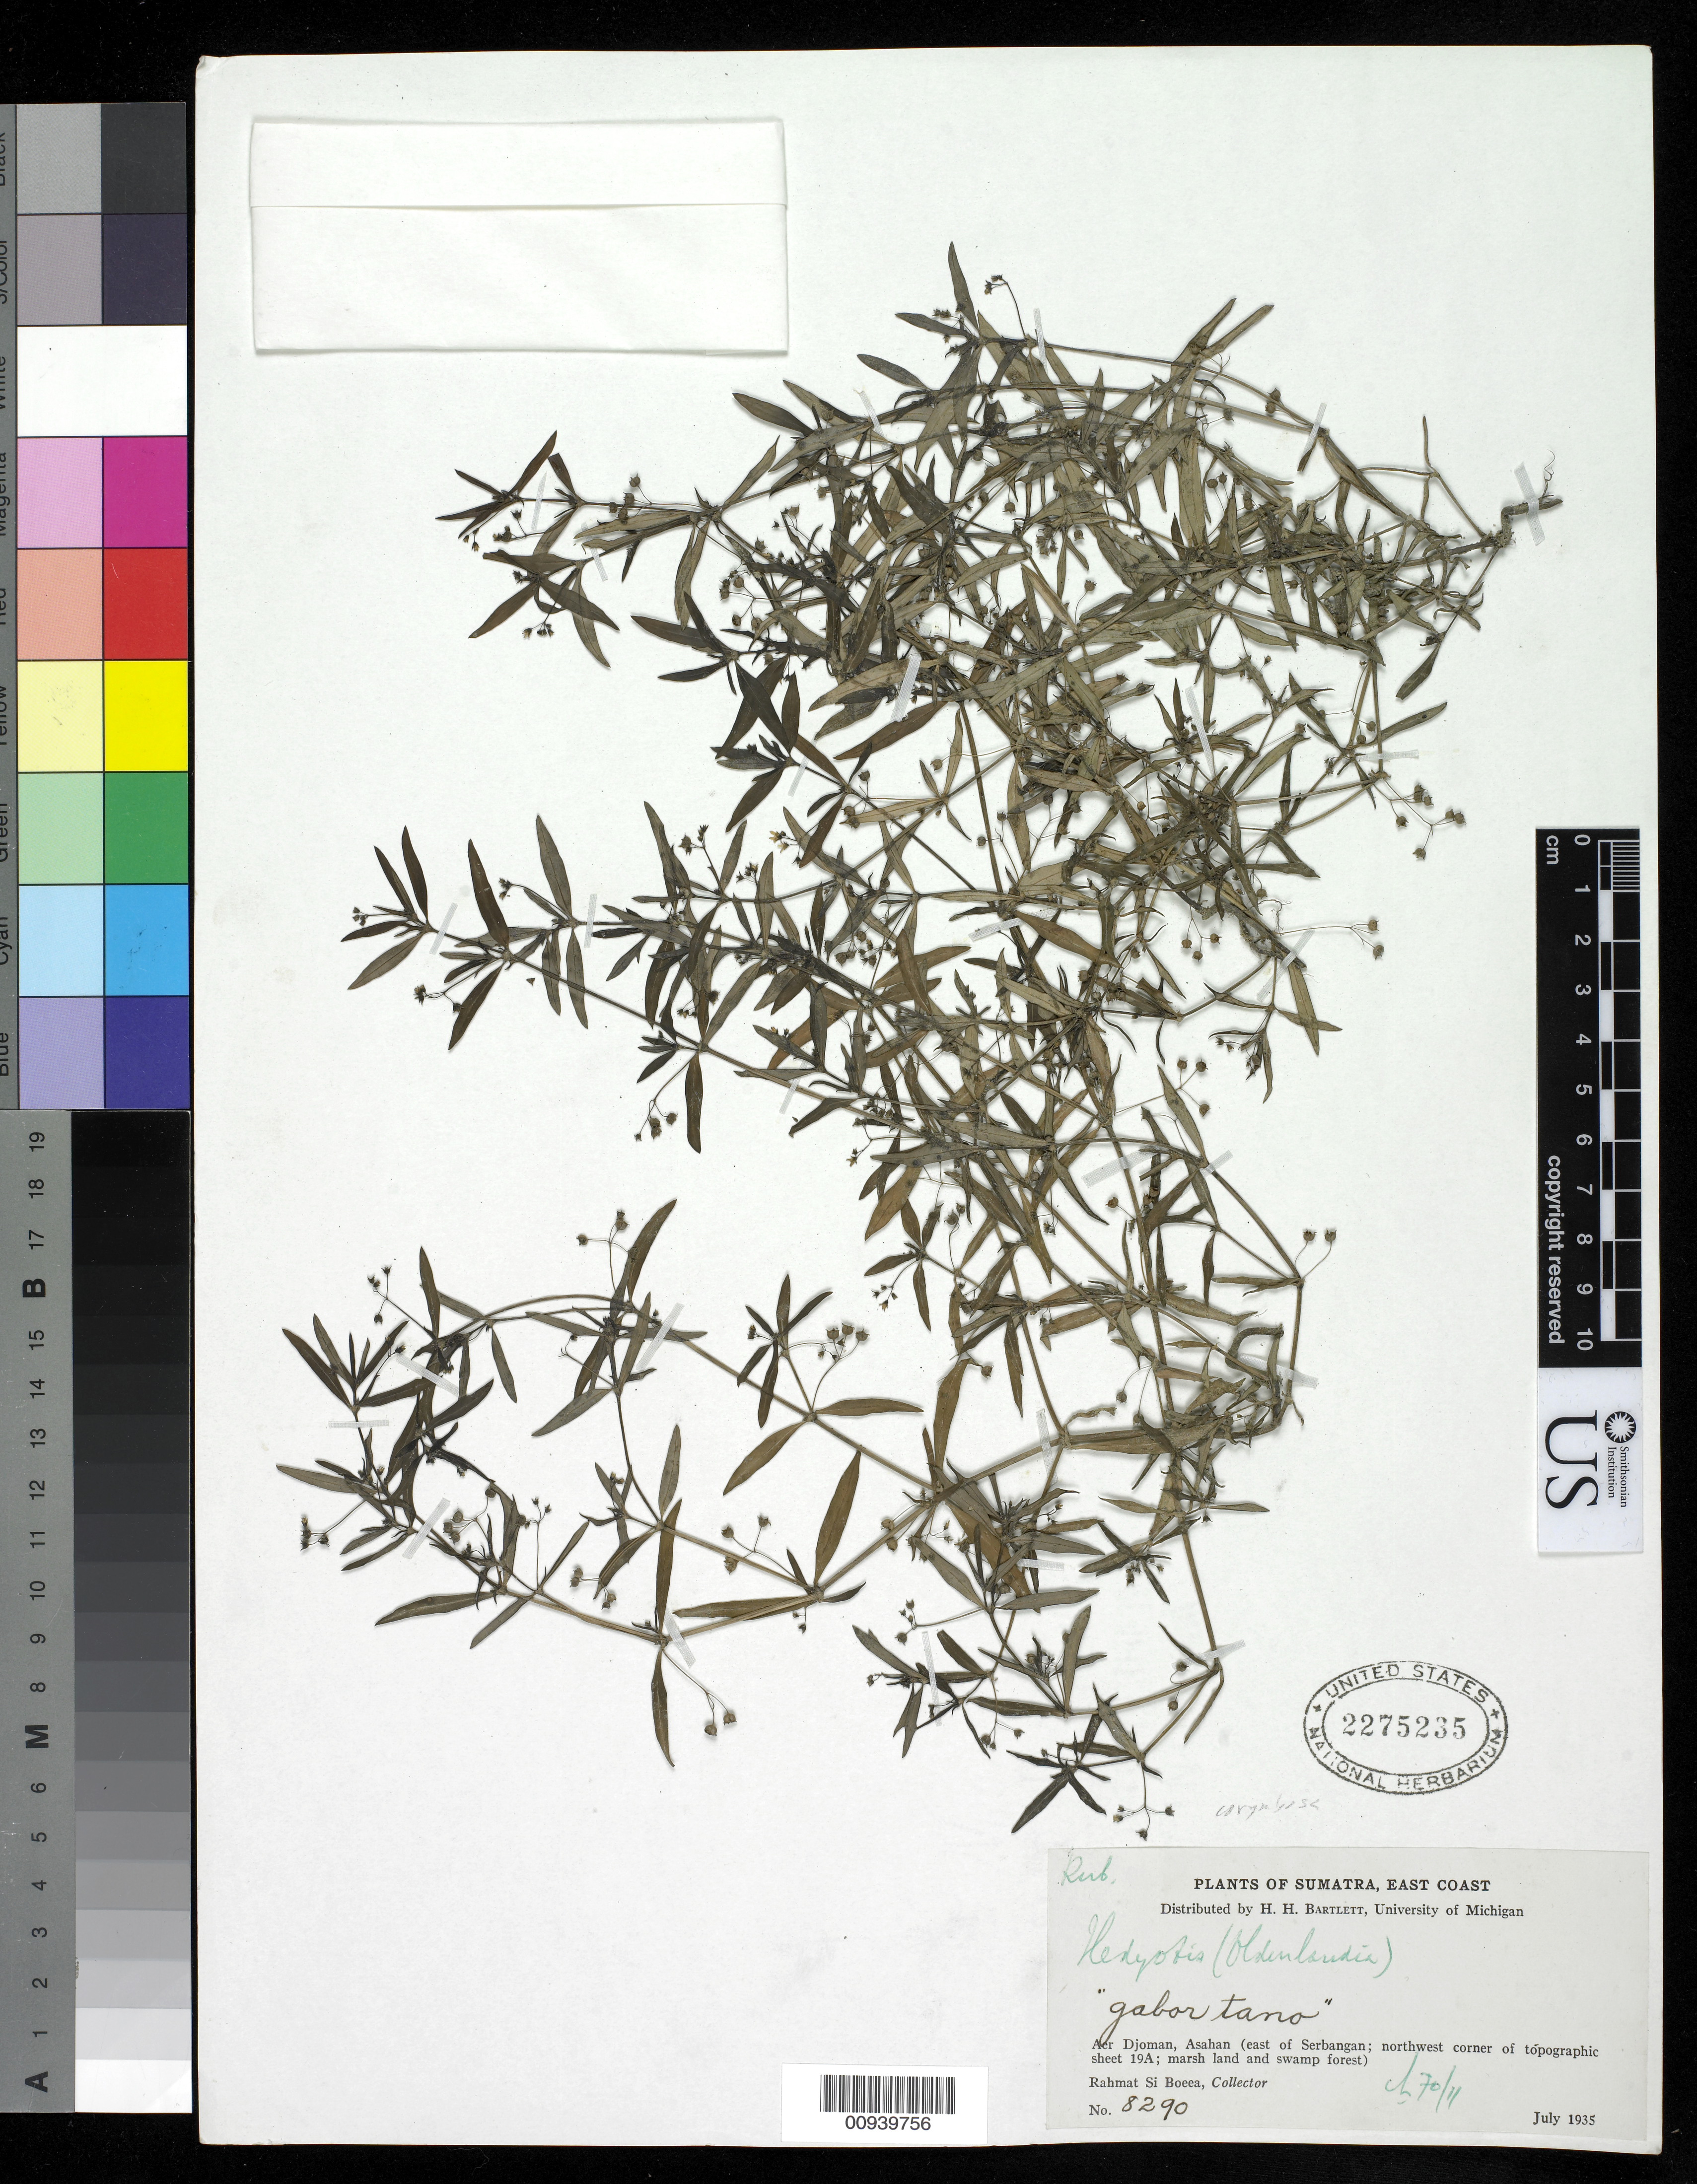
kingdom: Plantae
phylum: Tracheophyta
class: Magnoliopsida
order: Gentianales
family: Rubiaceae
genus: Oldenlandia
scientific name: Oldenlandia corymbosa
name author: L.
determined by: Strong, Mark T., (BOT), Smithsonian Institution - National Museum of Natural History (UNITED STATES)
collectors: Rahmat Si Boeea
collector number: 8290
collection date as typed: Jul 1935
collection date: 1935-07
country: Indonesia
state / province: Sumatra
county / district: Aceh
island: Sumatra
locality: Aer Djoman, Asahan (east of Serbangan)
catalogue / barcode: US 2275235